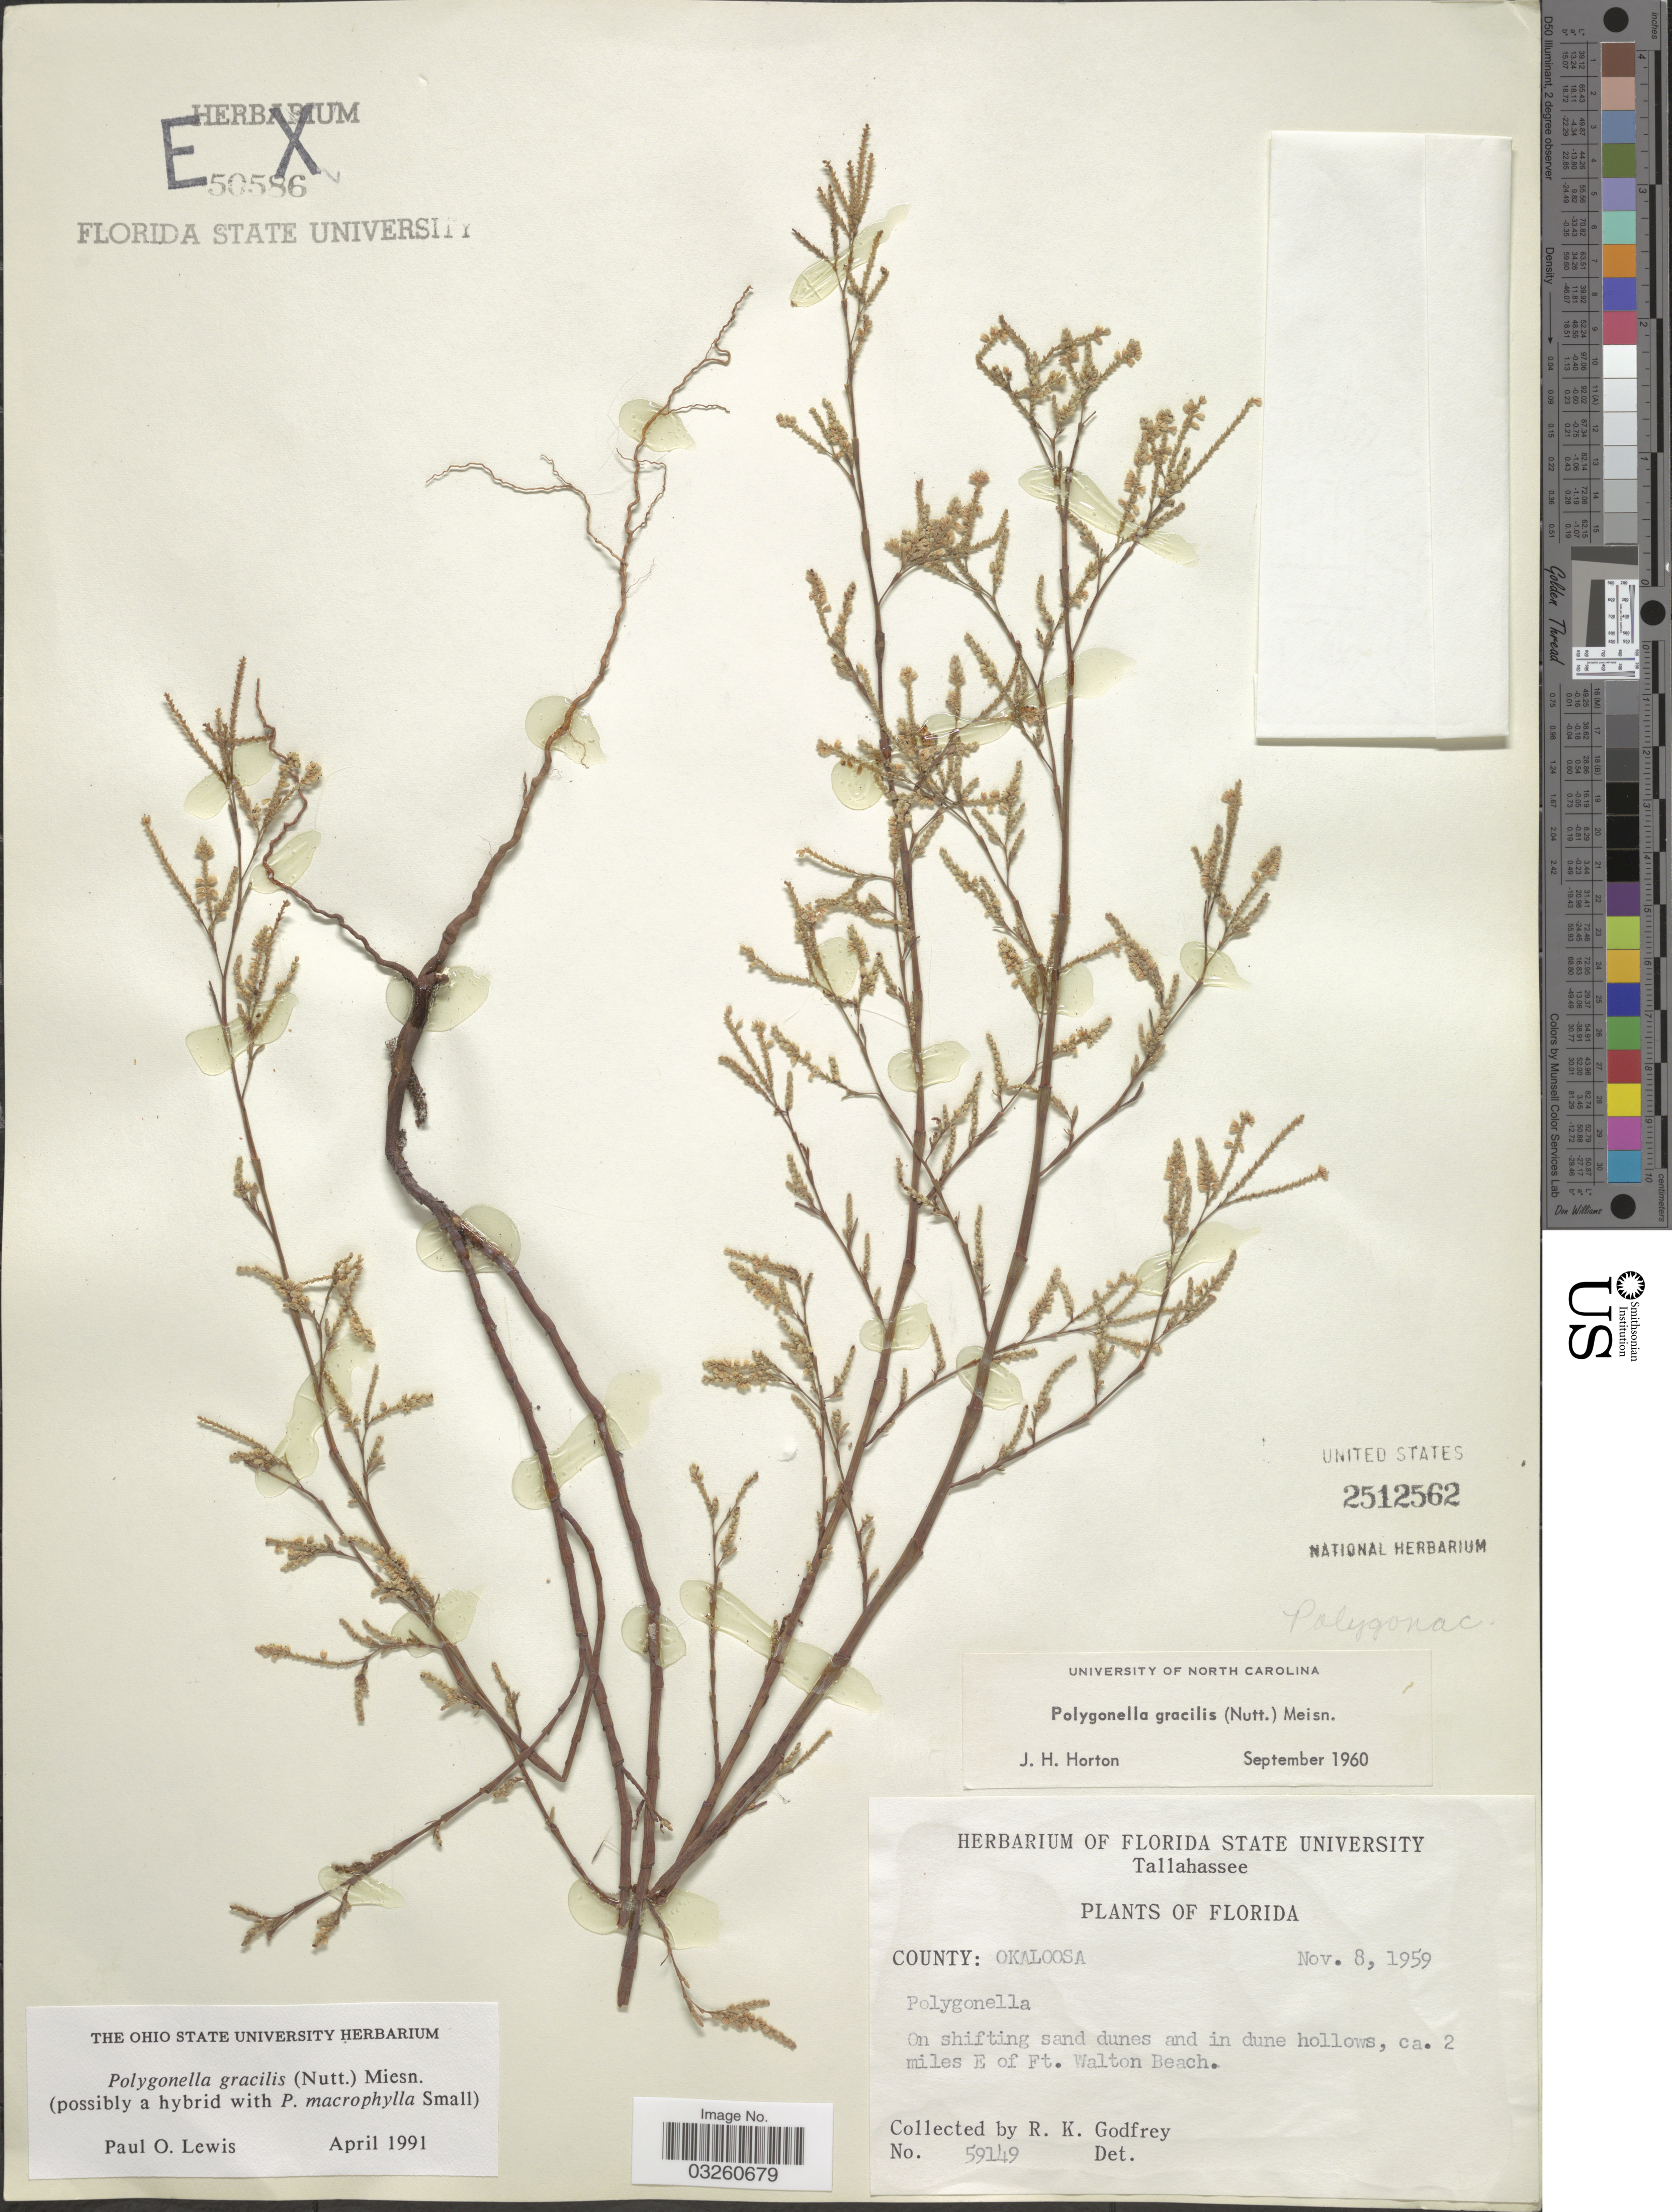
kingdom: Plantae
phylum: Tracheophyta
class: Magnoliopsida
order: Caryophyllales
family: Polygonaceae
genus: Polygonella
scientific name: Polygonella gracilis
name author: (Nutt.) Meisn.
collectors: R. K. Godfrey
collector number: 59149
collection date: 1959-11-08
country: United States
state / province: Florida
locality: County: Okaloosa. On shifting sand dunes and in dune hollows, ca. 2 miles E of Ft. Walton Beach.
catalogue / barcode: US 2512562